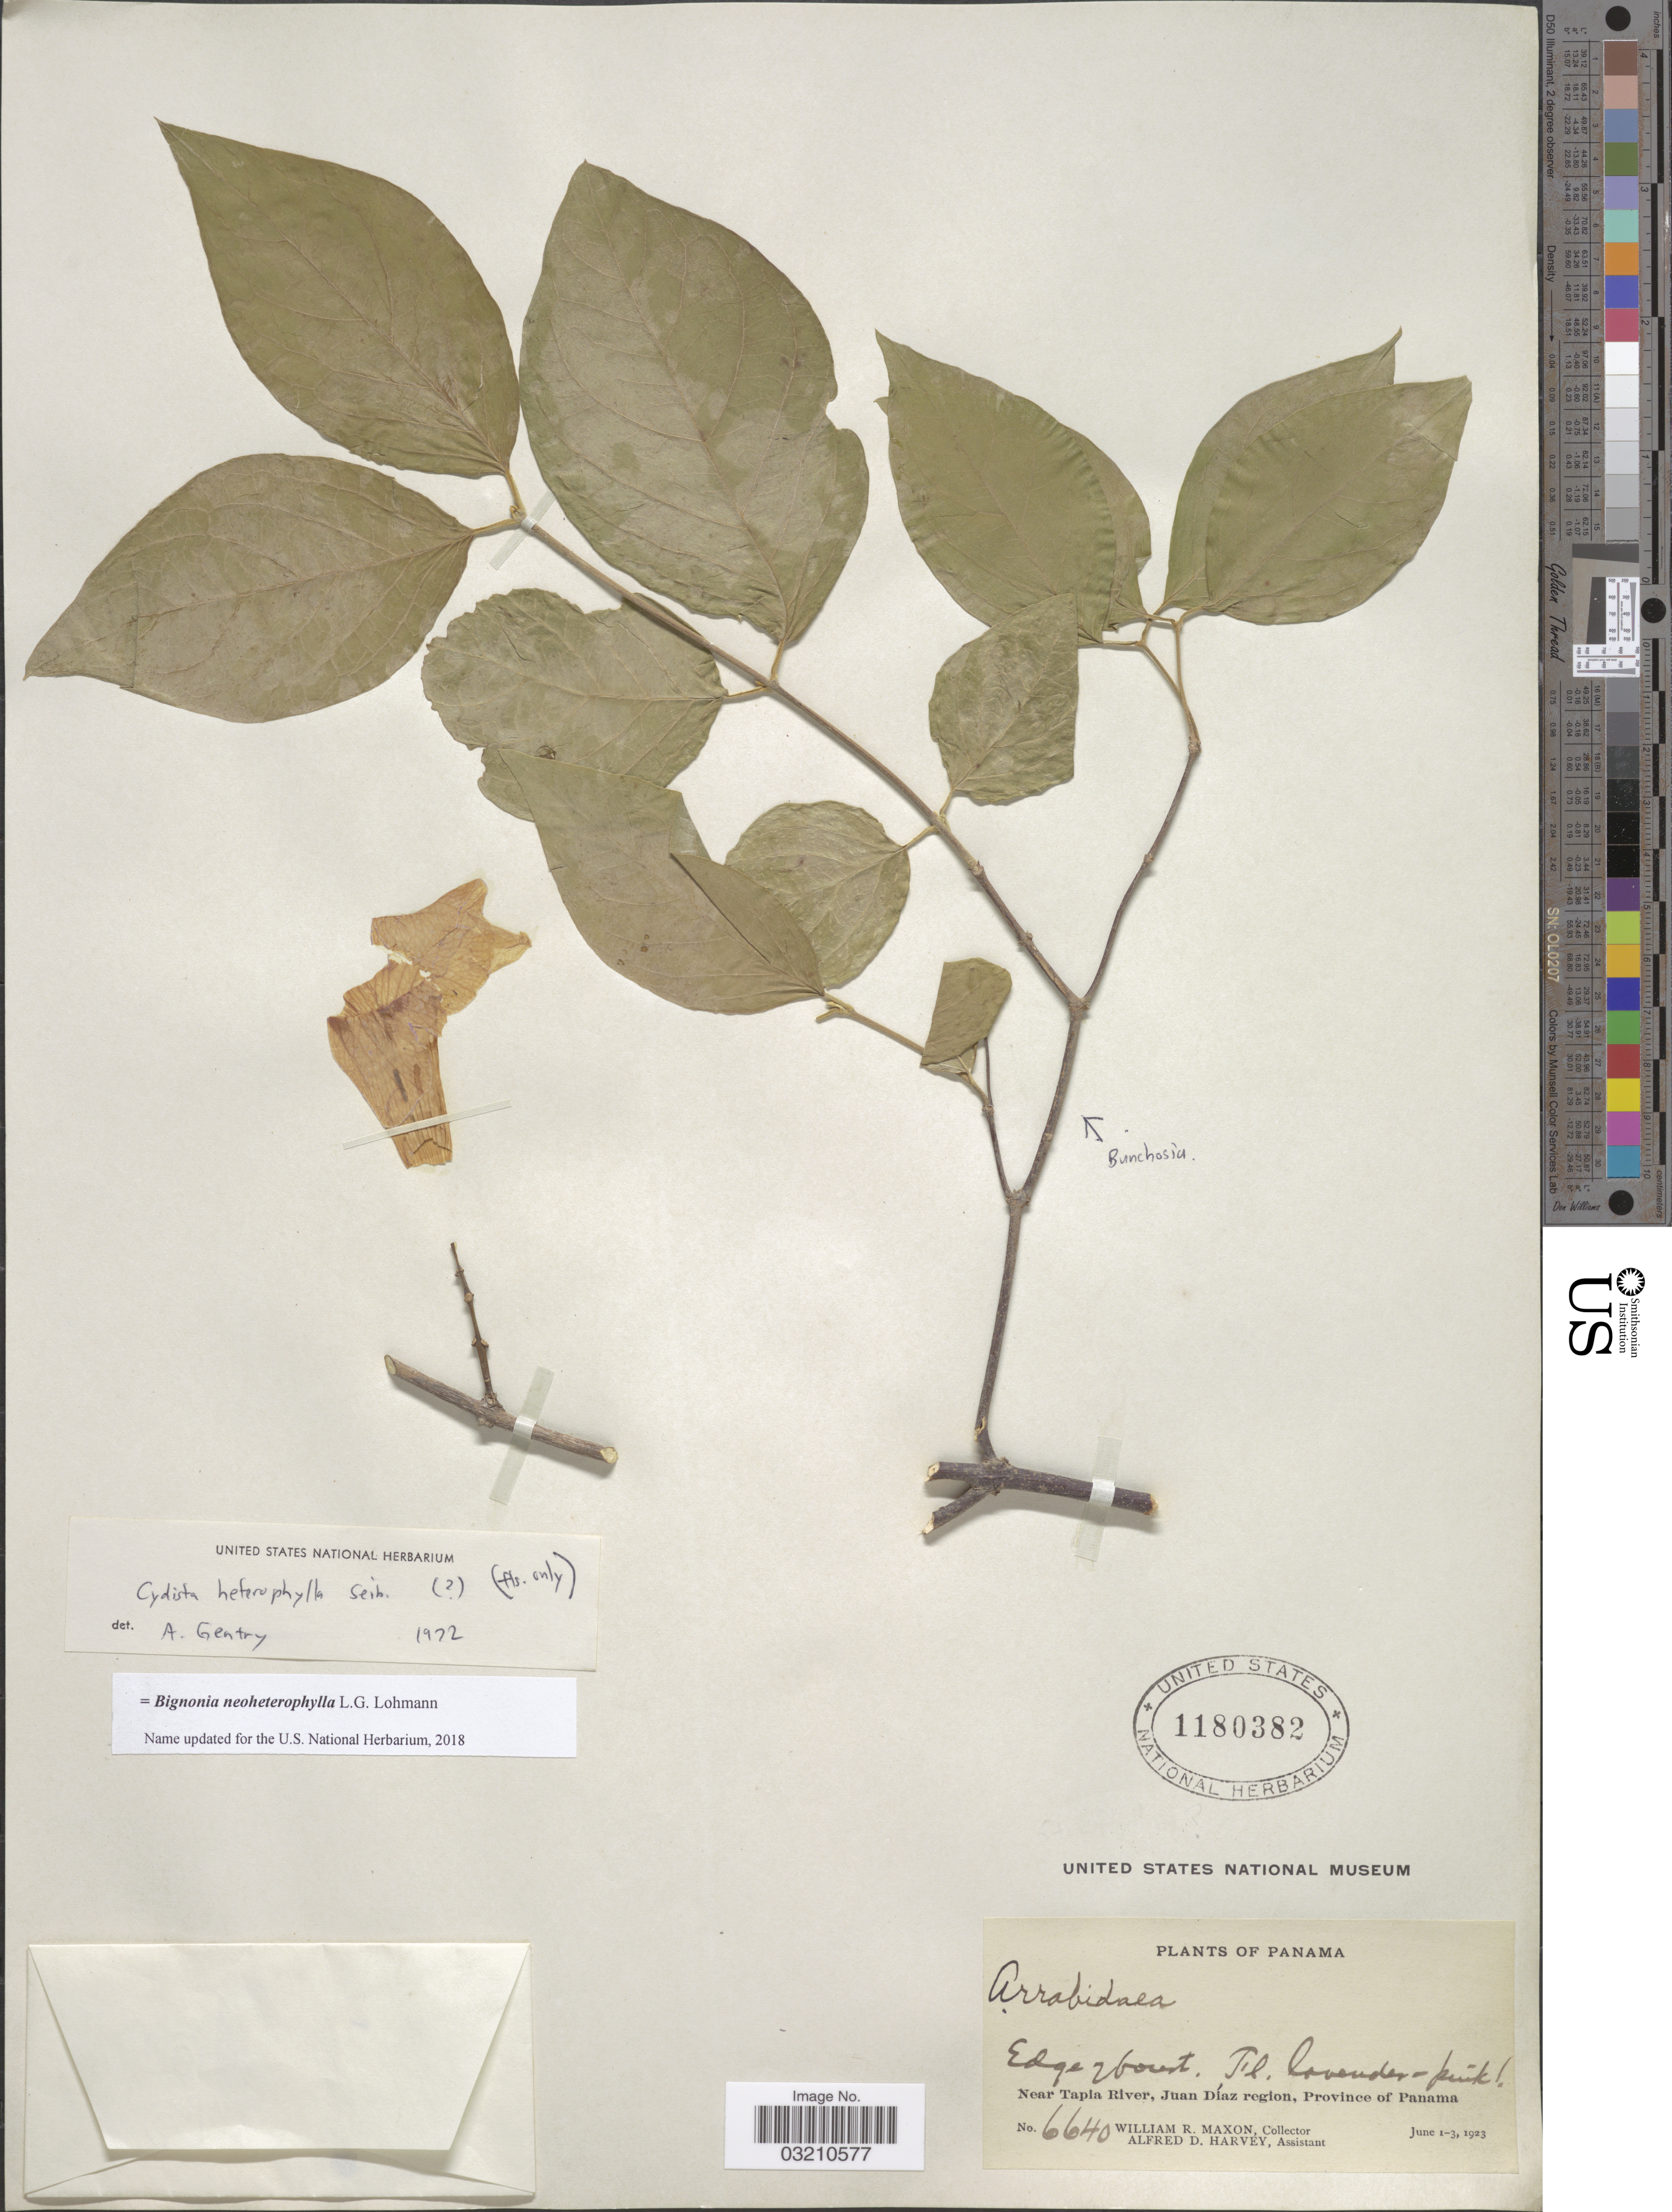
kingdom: Plantae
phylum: Tracheophyta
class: Magnoliopsida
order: Lamiales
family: Bignoniaceae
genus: Bignonia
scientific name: Bignonia neoheterophylla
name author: L.G. Lohmann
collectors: W. R. Maxon & A. D. Harvey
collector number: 6640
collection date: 1923-06-01/1923-06-03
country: Panama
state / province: Panamá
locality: Near Tapia River, Juan Díaz region.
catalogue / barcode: US 1180382